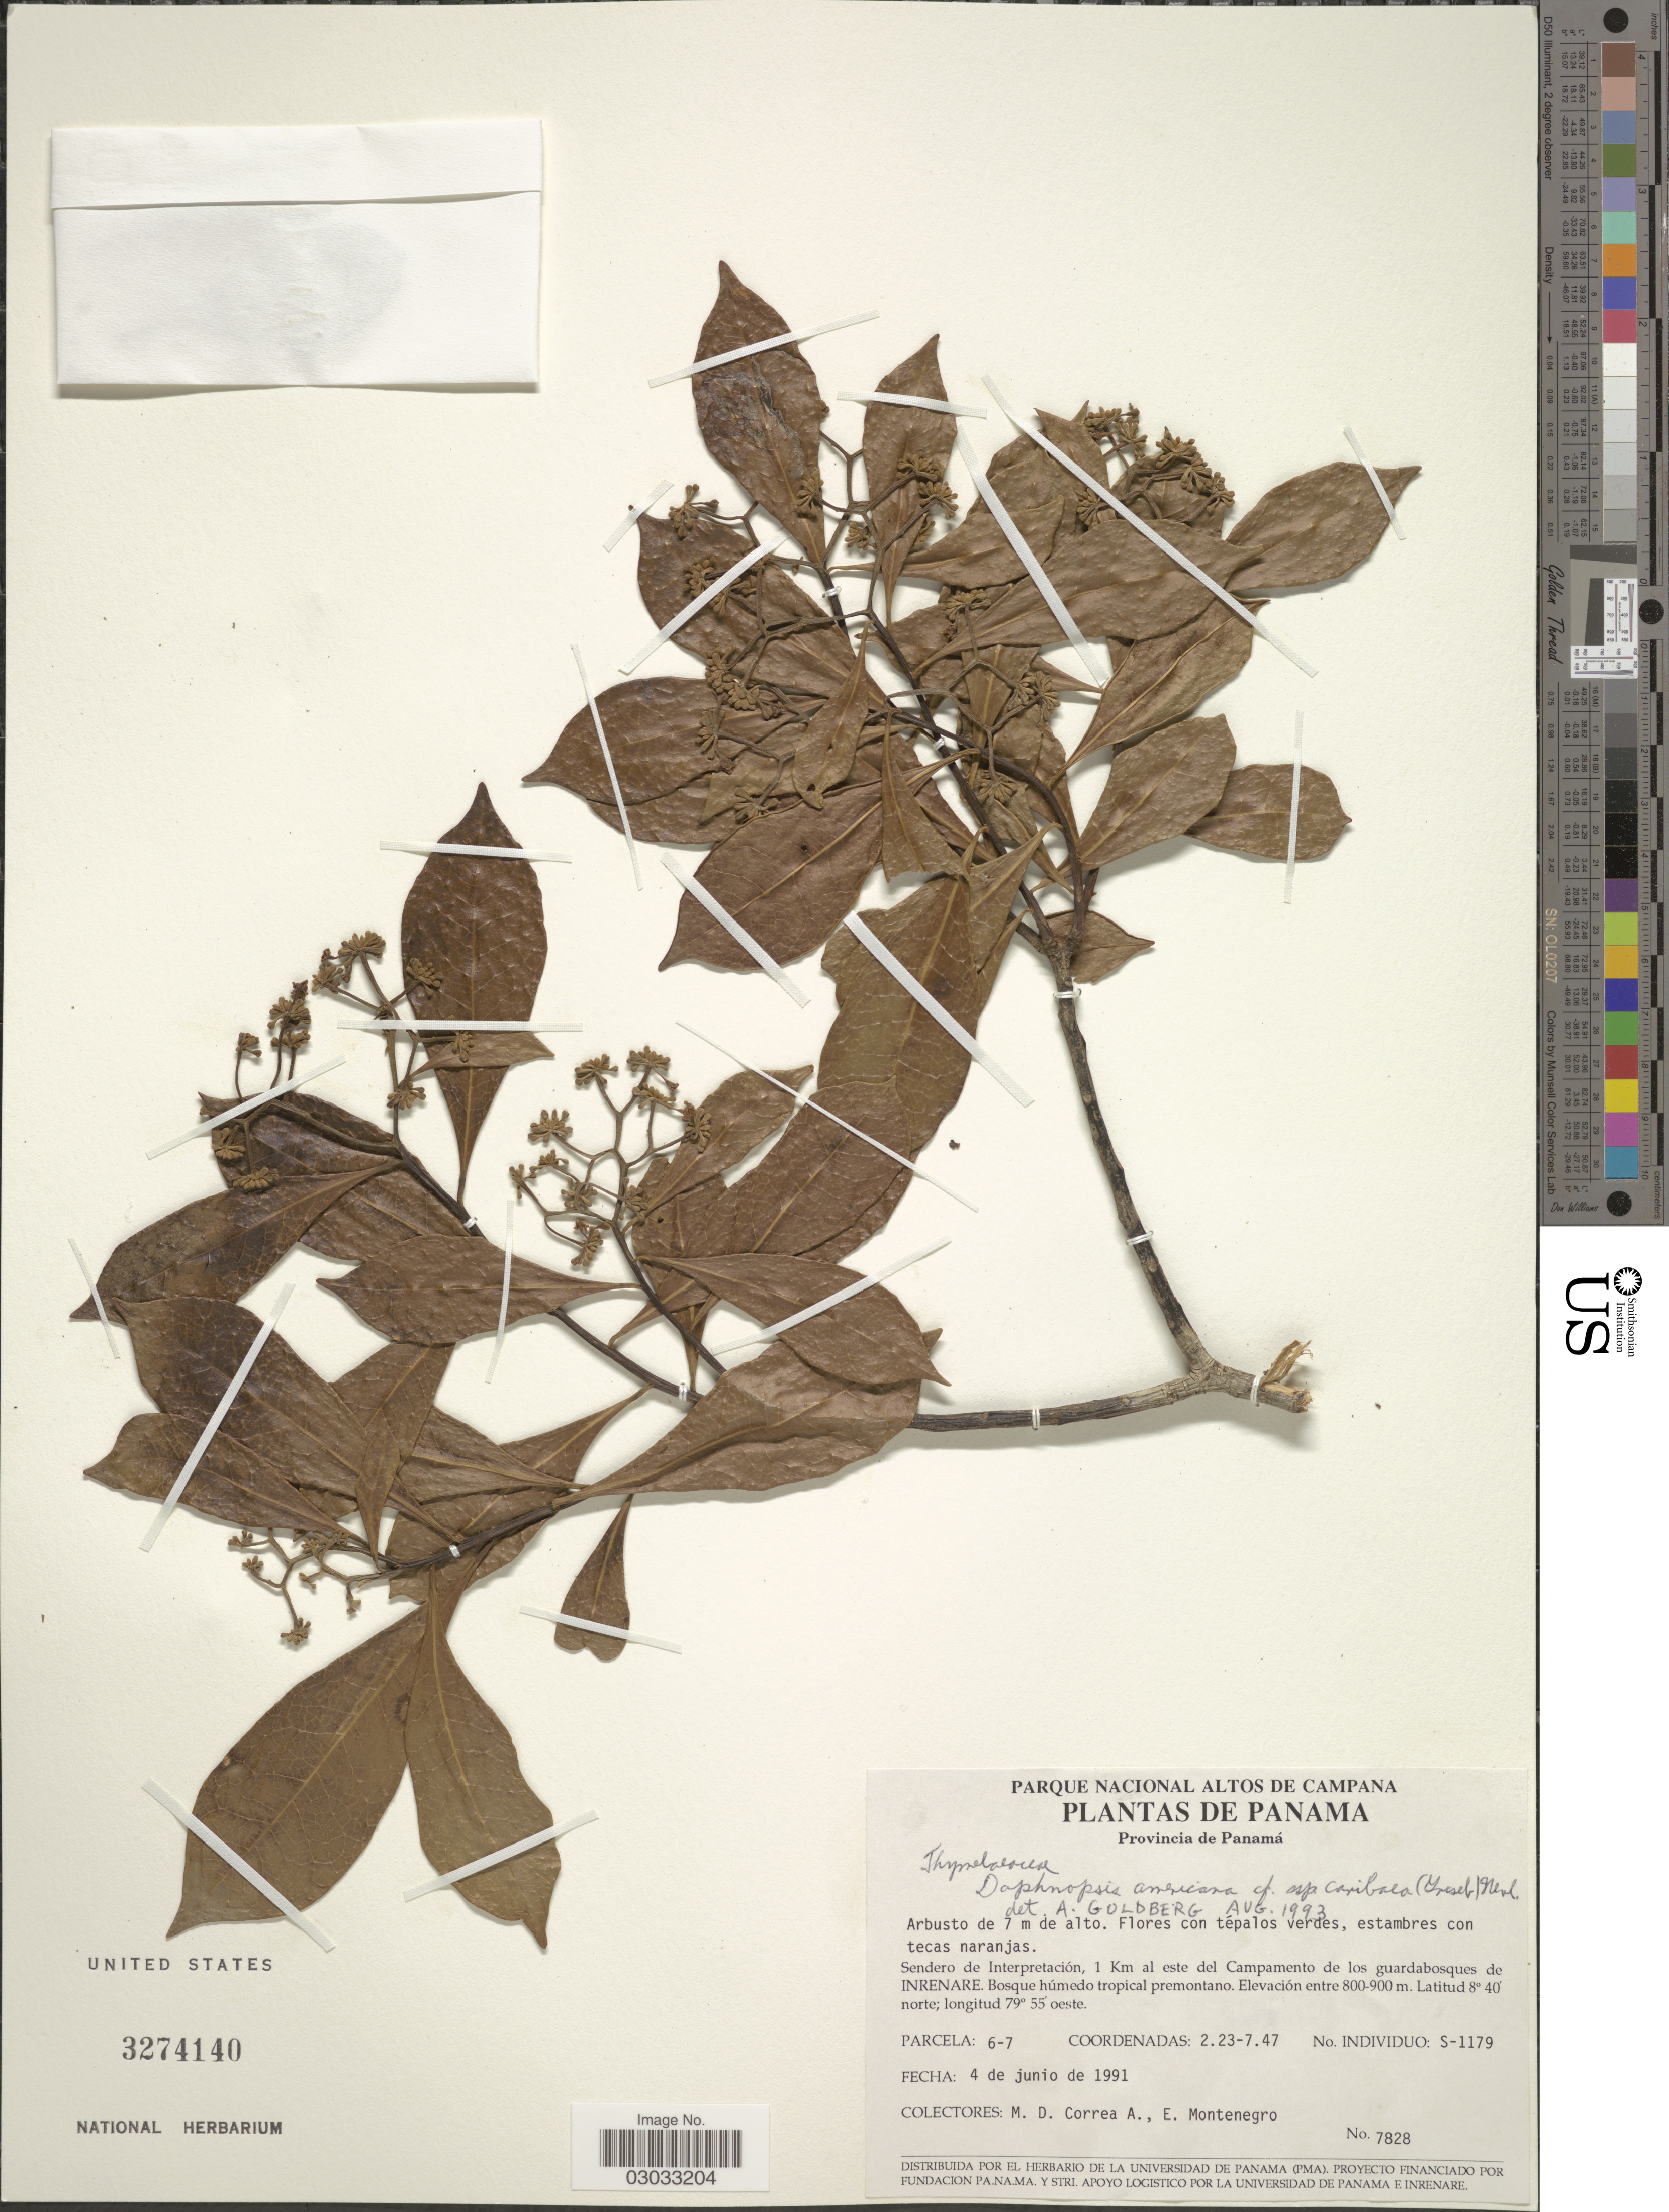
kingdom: Plantae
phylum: Tracheophyta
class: Magnoliopsida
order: Malvales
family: Thymelaeaceae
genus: Daphnopsis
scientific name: Daphnopsis americana subsp. caribaea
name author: (Griseb.) Nevling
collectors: M. D. Corrêa-A. & E. Montenegro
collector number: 7828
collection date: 1991-06-04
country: Panama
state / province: Panamá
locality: Sendero de Interpretación, 1 Km al este del Campamento de los guardabosques de INRENARE.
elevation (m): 800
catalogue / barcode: US 3274140